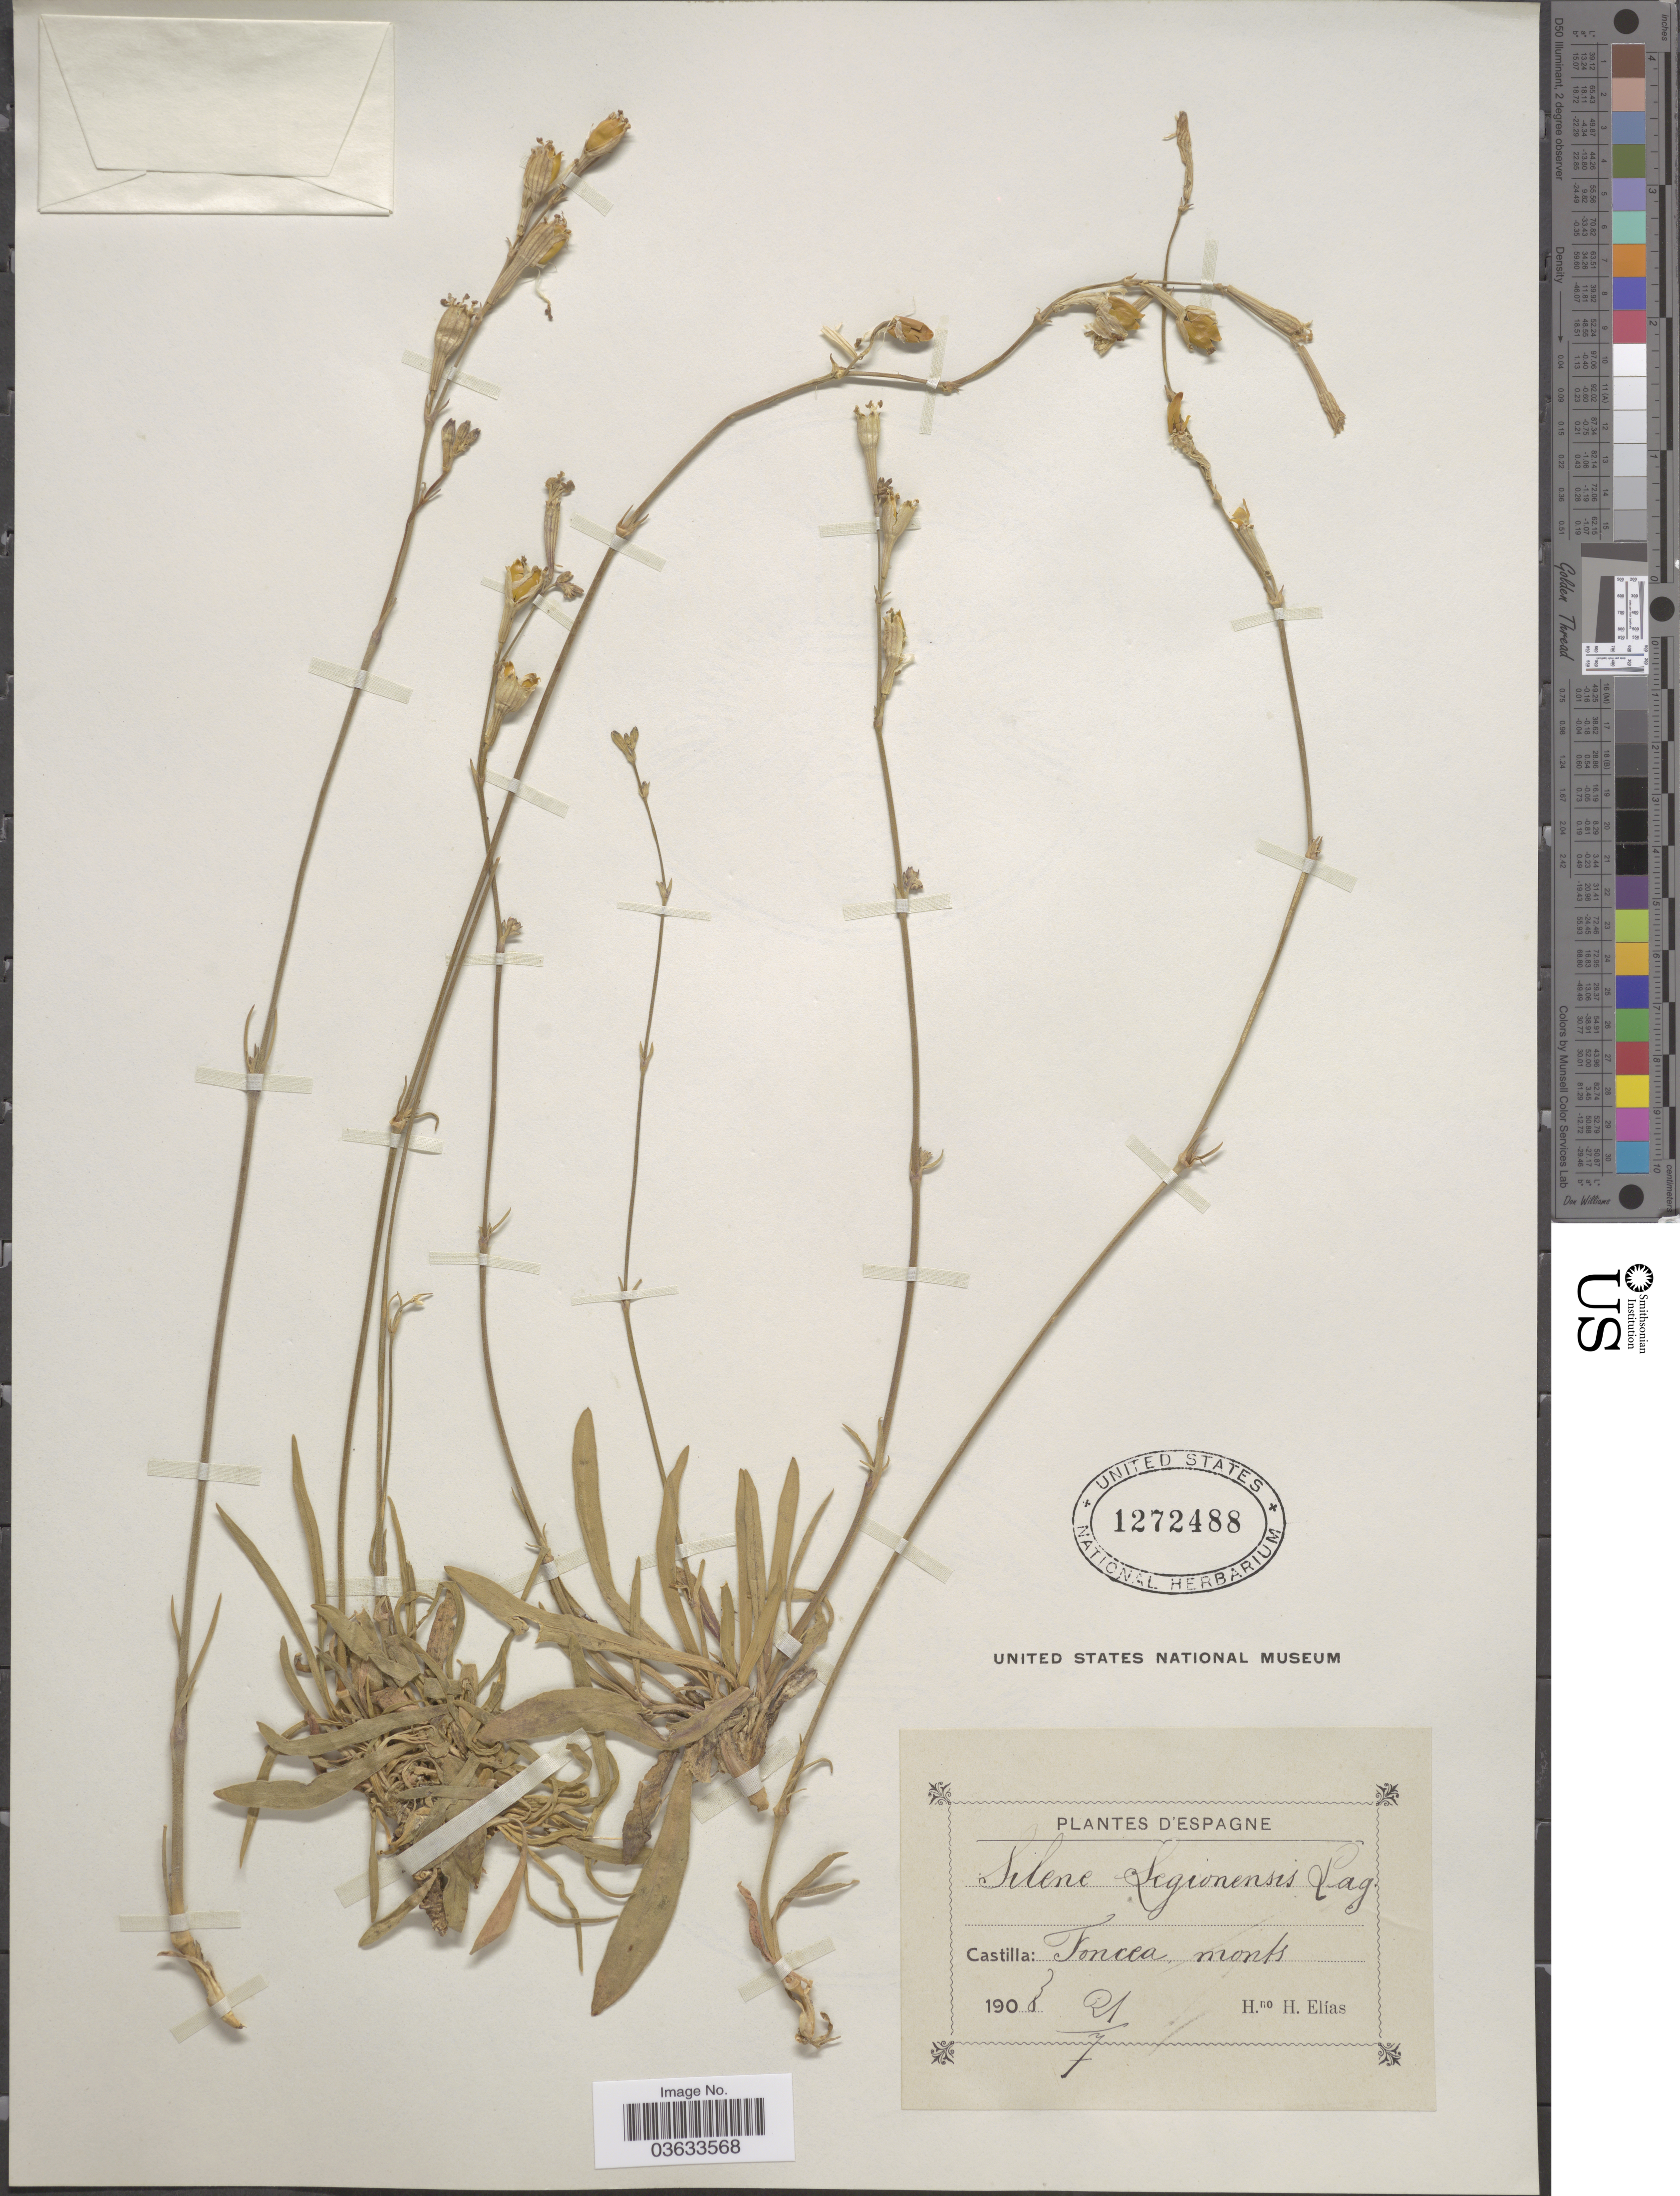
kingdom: Plantae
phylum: Tracheophyta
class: Magnoliopsida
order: Caryophyllales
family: Caryophyllaceae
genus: Silene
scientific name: Silene legionensis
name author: Lag.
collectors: H. Elías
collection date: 1907-07-21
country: Spain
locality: Espagne. Castilla: Foncea, monts.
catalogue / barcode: US 1272488